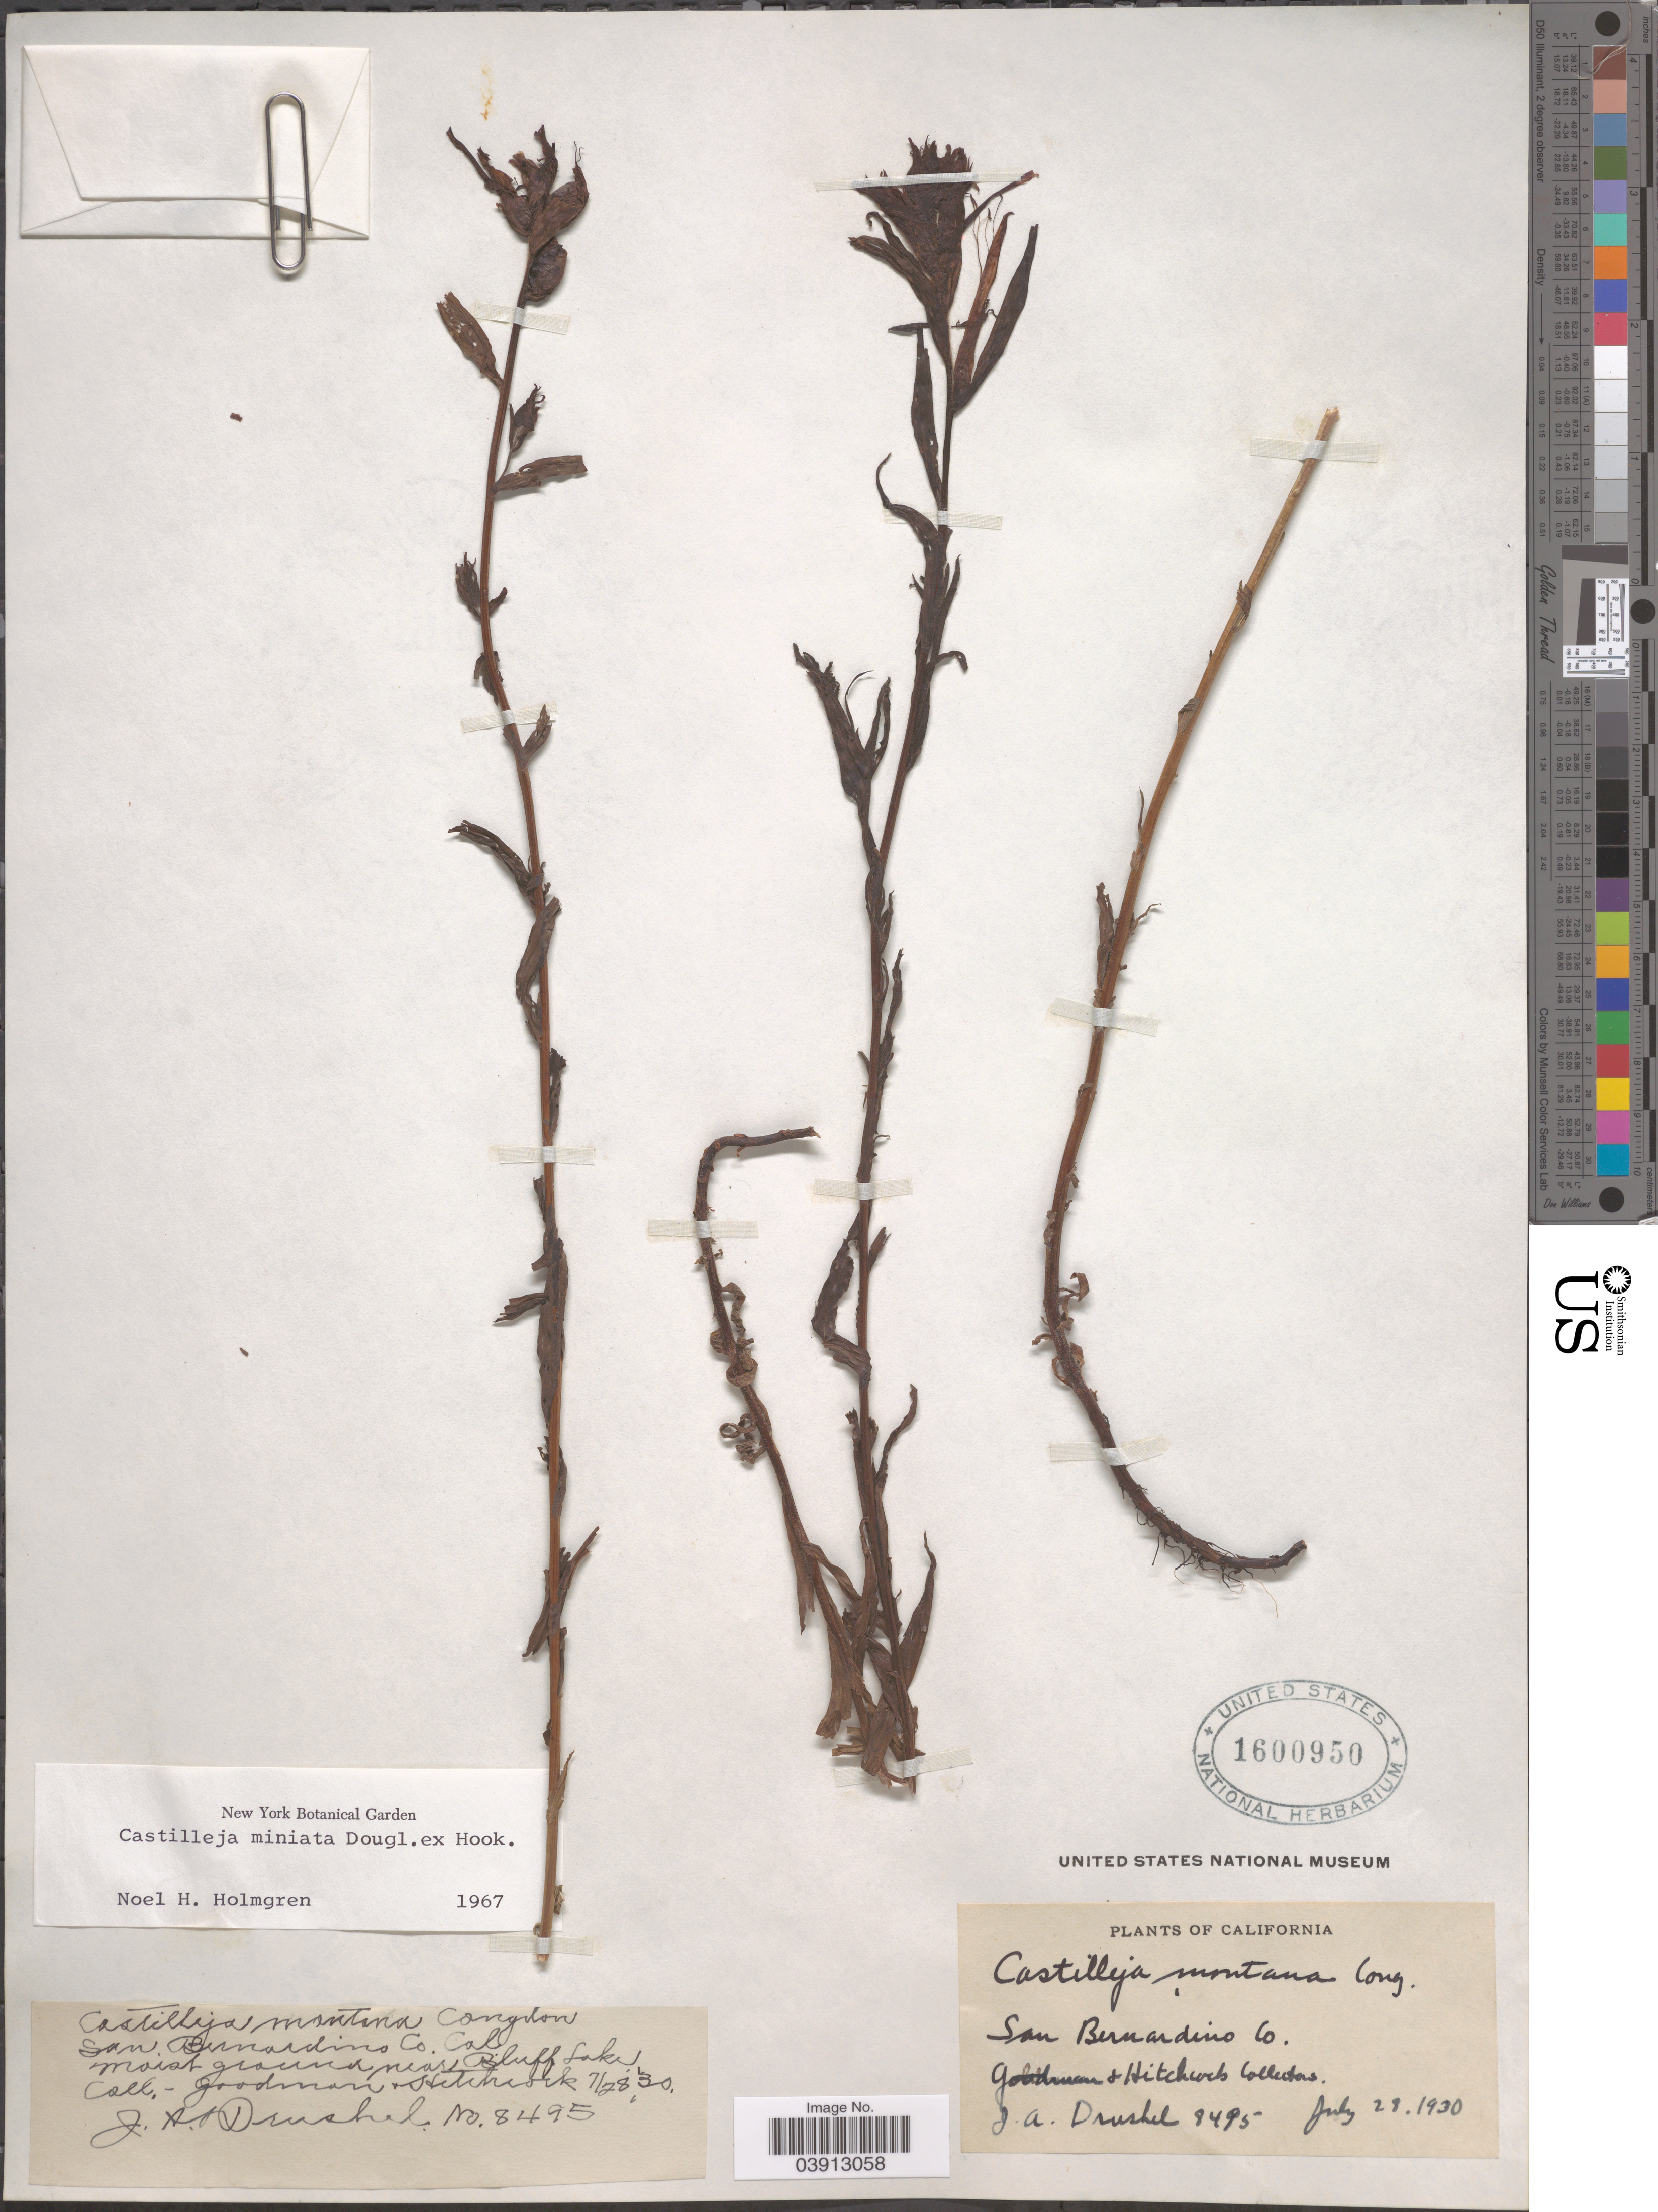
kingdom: Plantae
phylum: Tracheophyta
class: Magnoliopsida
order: Lamiales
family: Orobanchaceae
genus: Castilleja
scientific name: Castilleja miniata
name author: Douglas ex Hook.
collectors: Goodman, -- Hitchcock & J. A. Drushel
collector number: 8495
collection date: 1930-07-28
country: United States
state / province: California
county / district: San Bernardino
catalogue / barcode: US 1600950